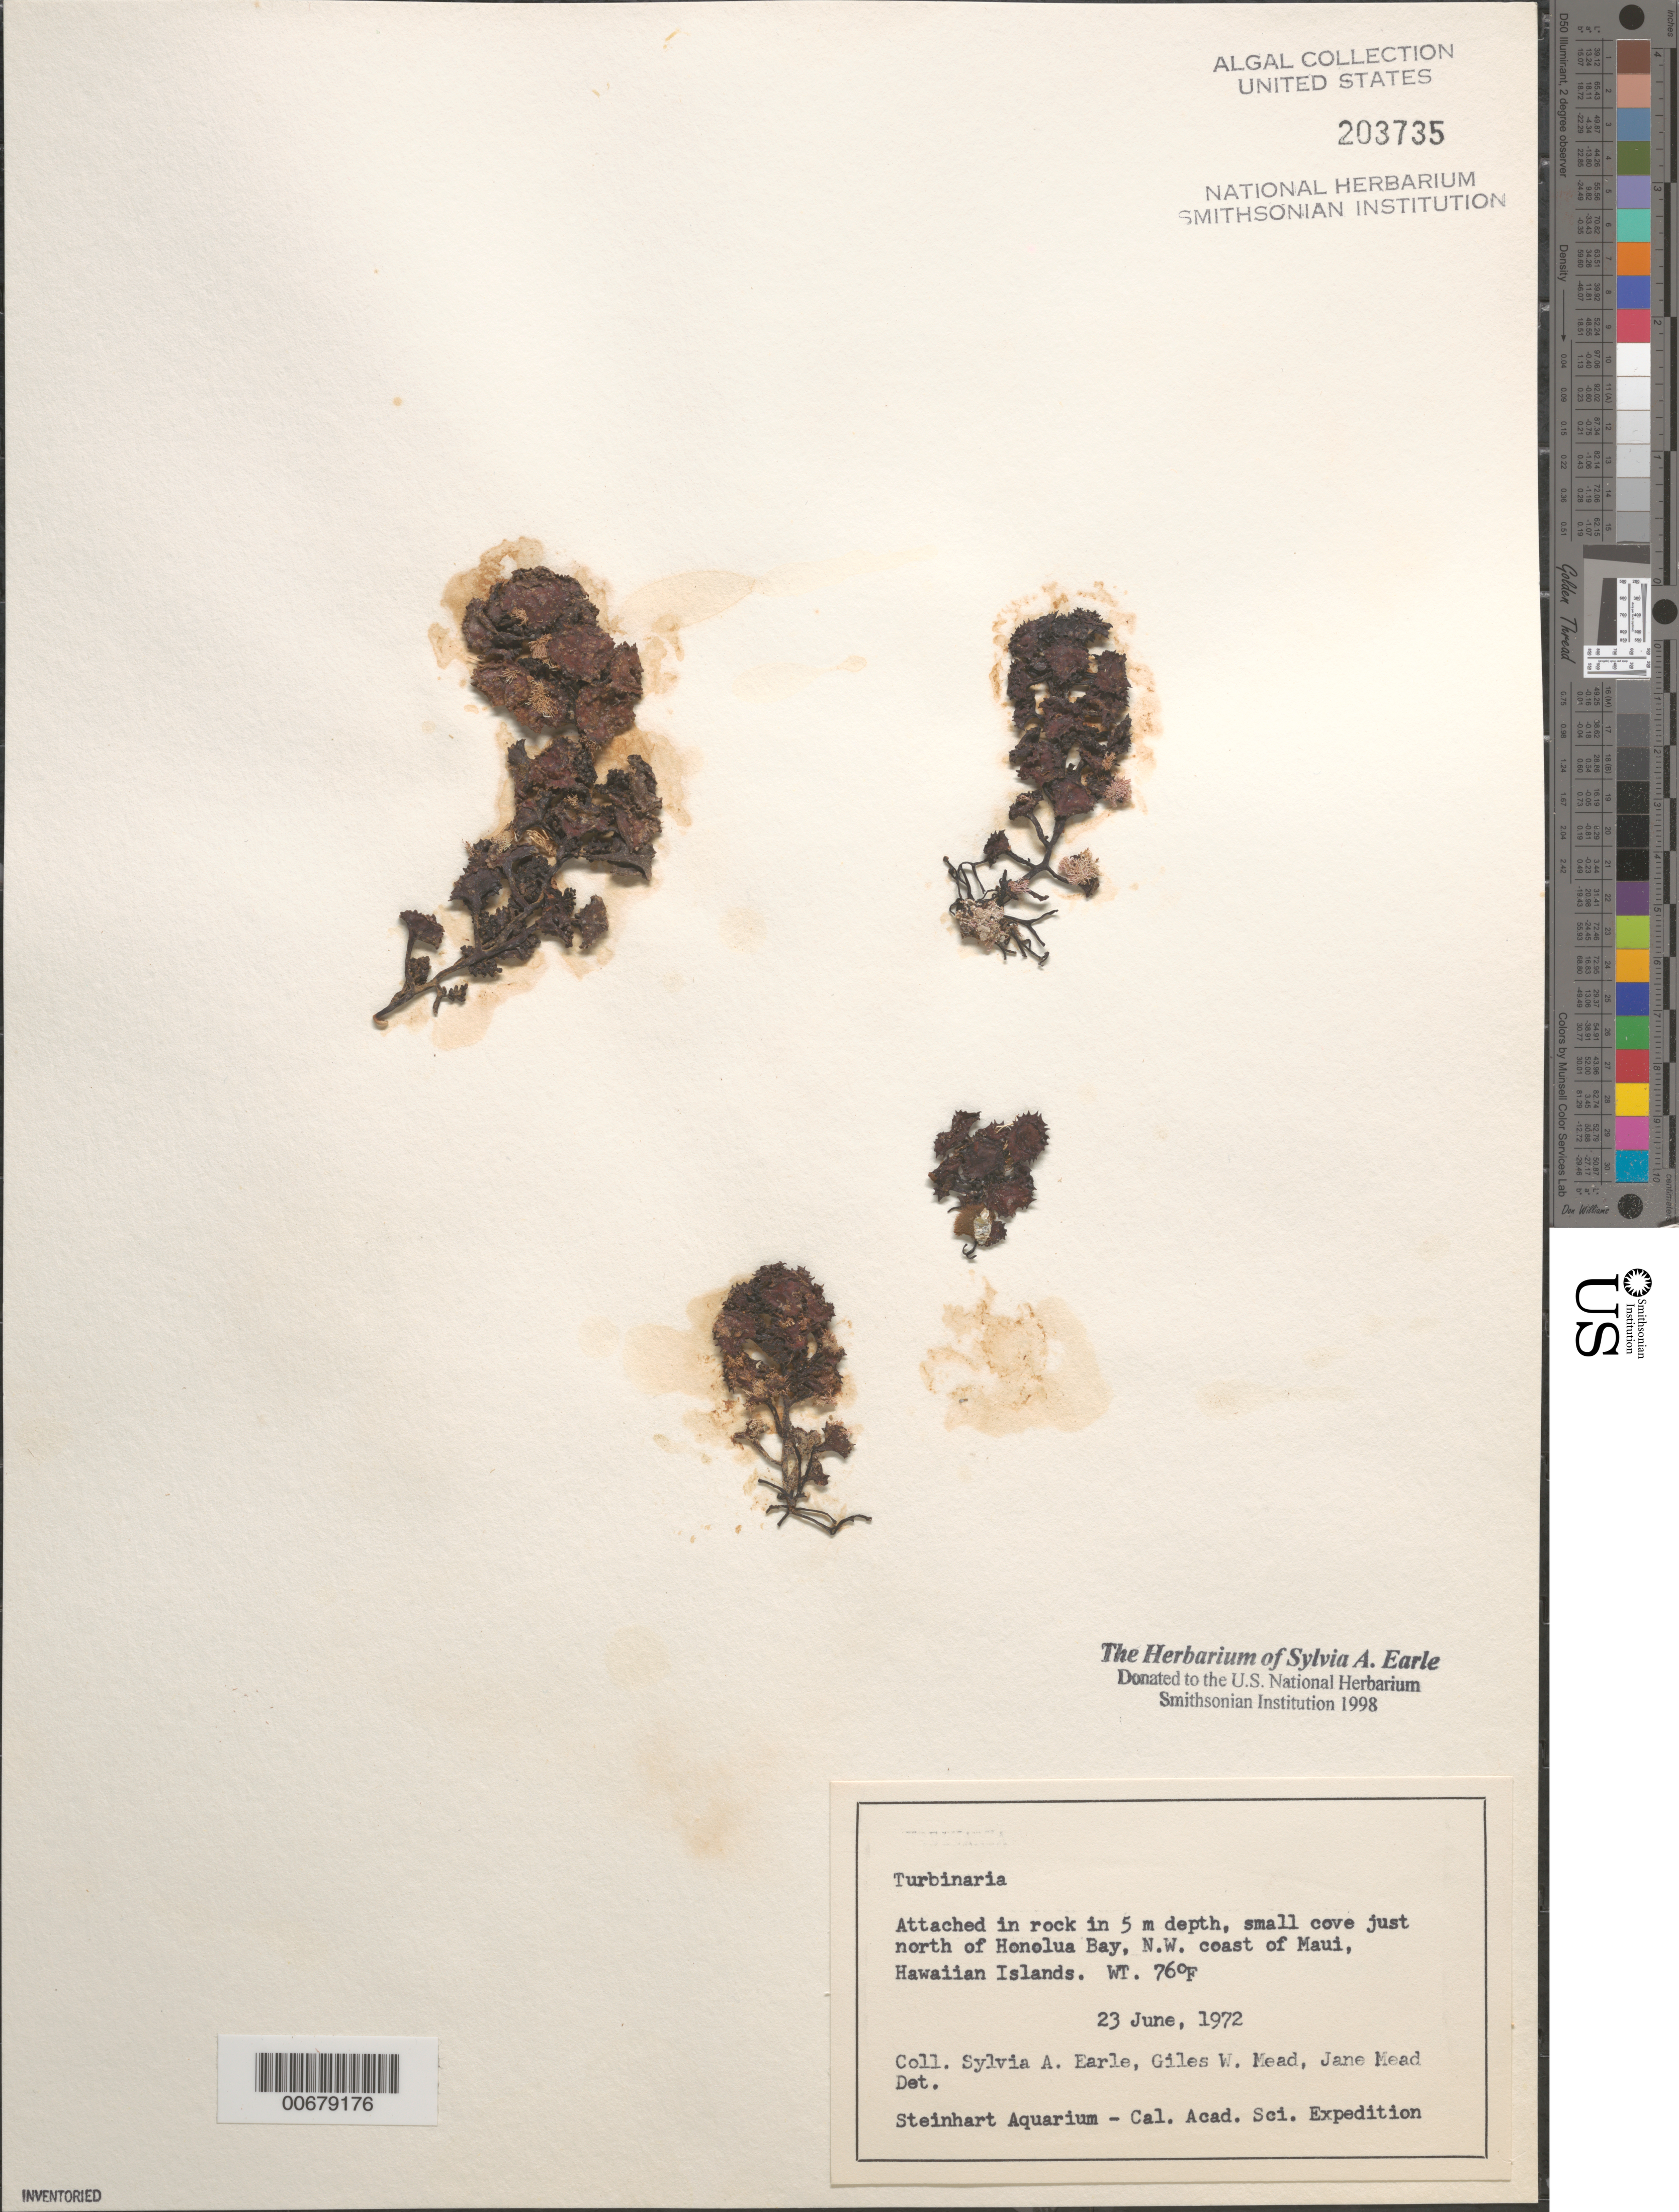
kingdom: Chromista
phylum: Ochrophyta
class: Phaeophyceae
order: Fucales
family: Sargassaceae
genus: Turbinaria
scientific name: Turbinaria sp.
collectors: S. A. Earle, G. W. Mead & J. Mead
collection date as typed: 23 Jun 1972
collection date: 1972-06-23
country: United States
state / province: Hawaii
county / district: Maui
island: Maui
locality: Small cove just north of Honolua Bay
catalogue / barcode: US 203735